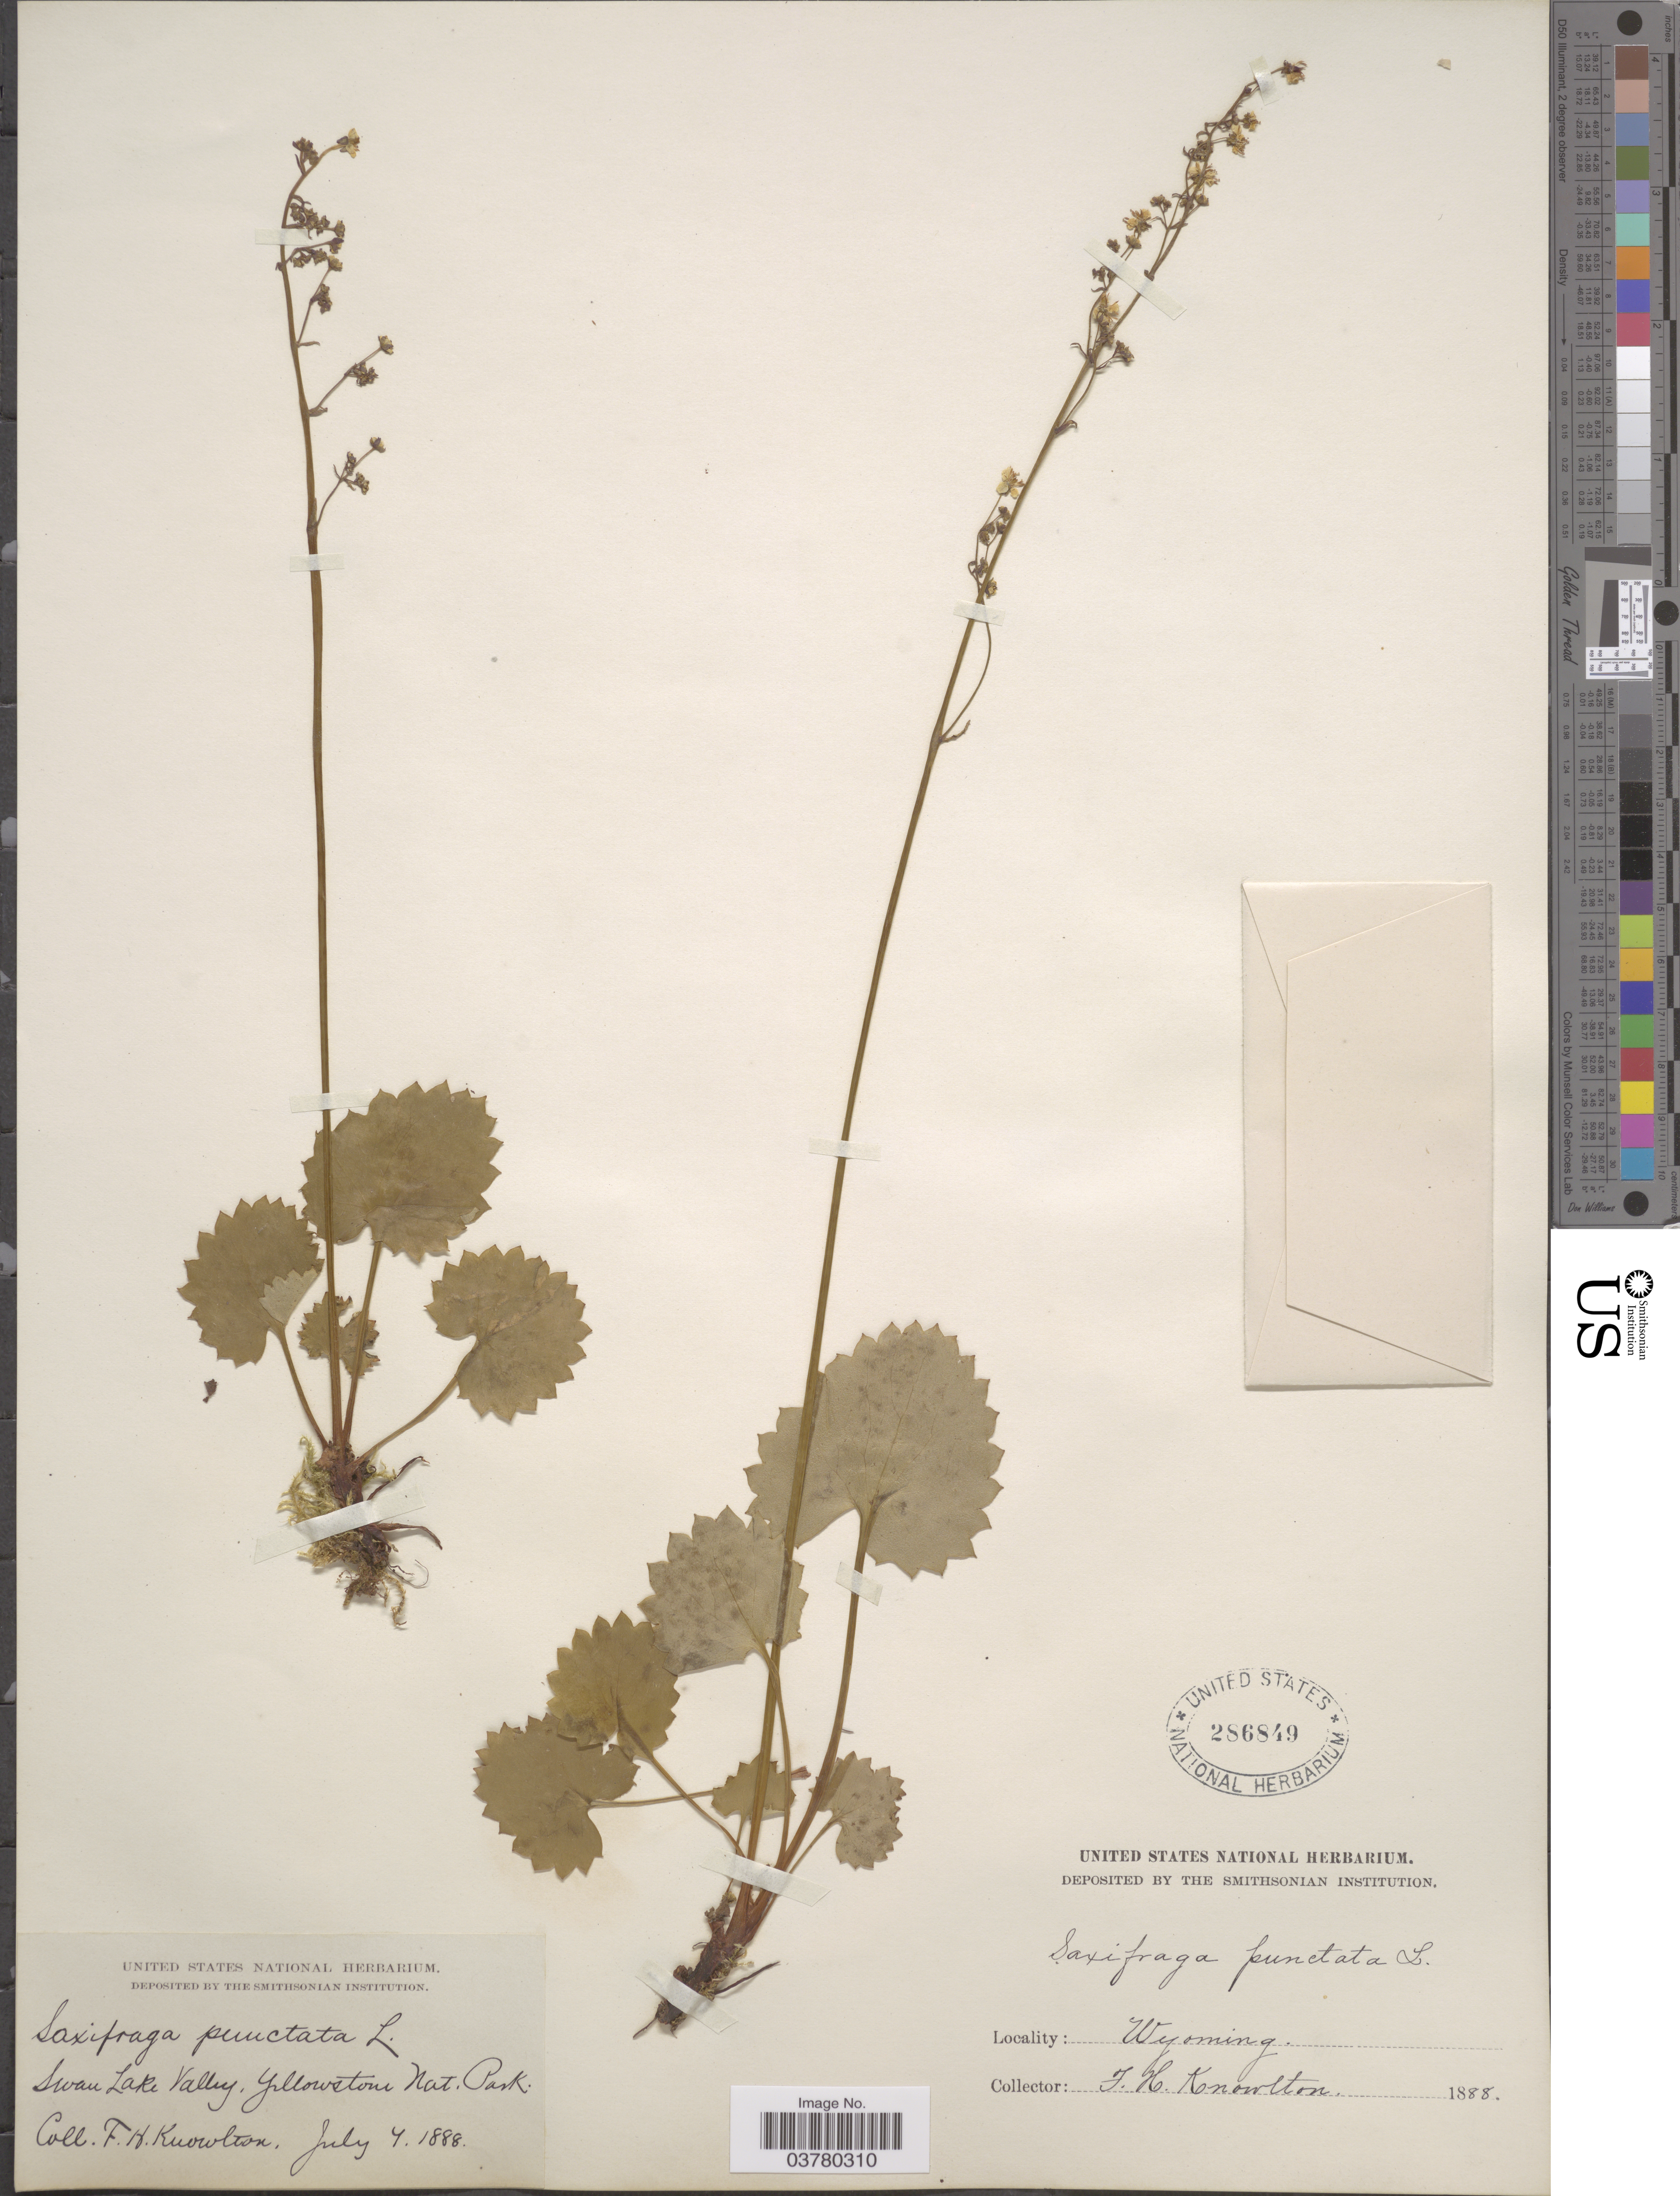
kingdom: Plantae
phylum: Tracheophyta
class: Magnoliopsida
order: Saxifragales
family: Saxifragaceae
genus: Micranthes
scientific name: Micranthes odontoloma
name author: (Piper) A. Heller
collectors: F. H. Knowlton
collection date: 1888-07-04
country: United States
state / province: Wyoming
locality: Swan Lake Valley, Yellowstone Nat. Park.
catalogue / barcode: US 286849